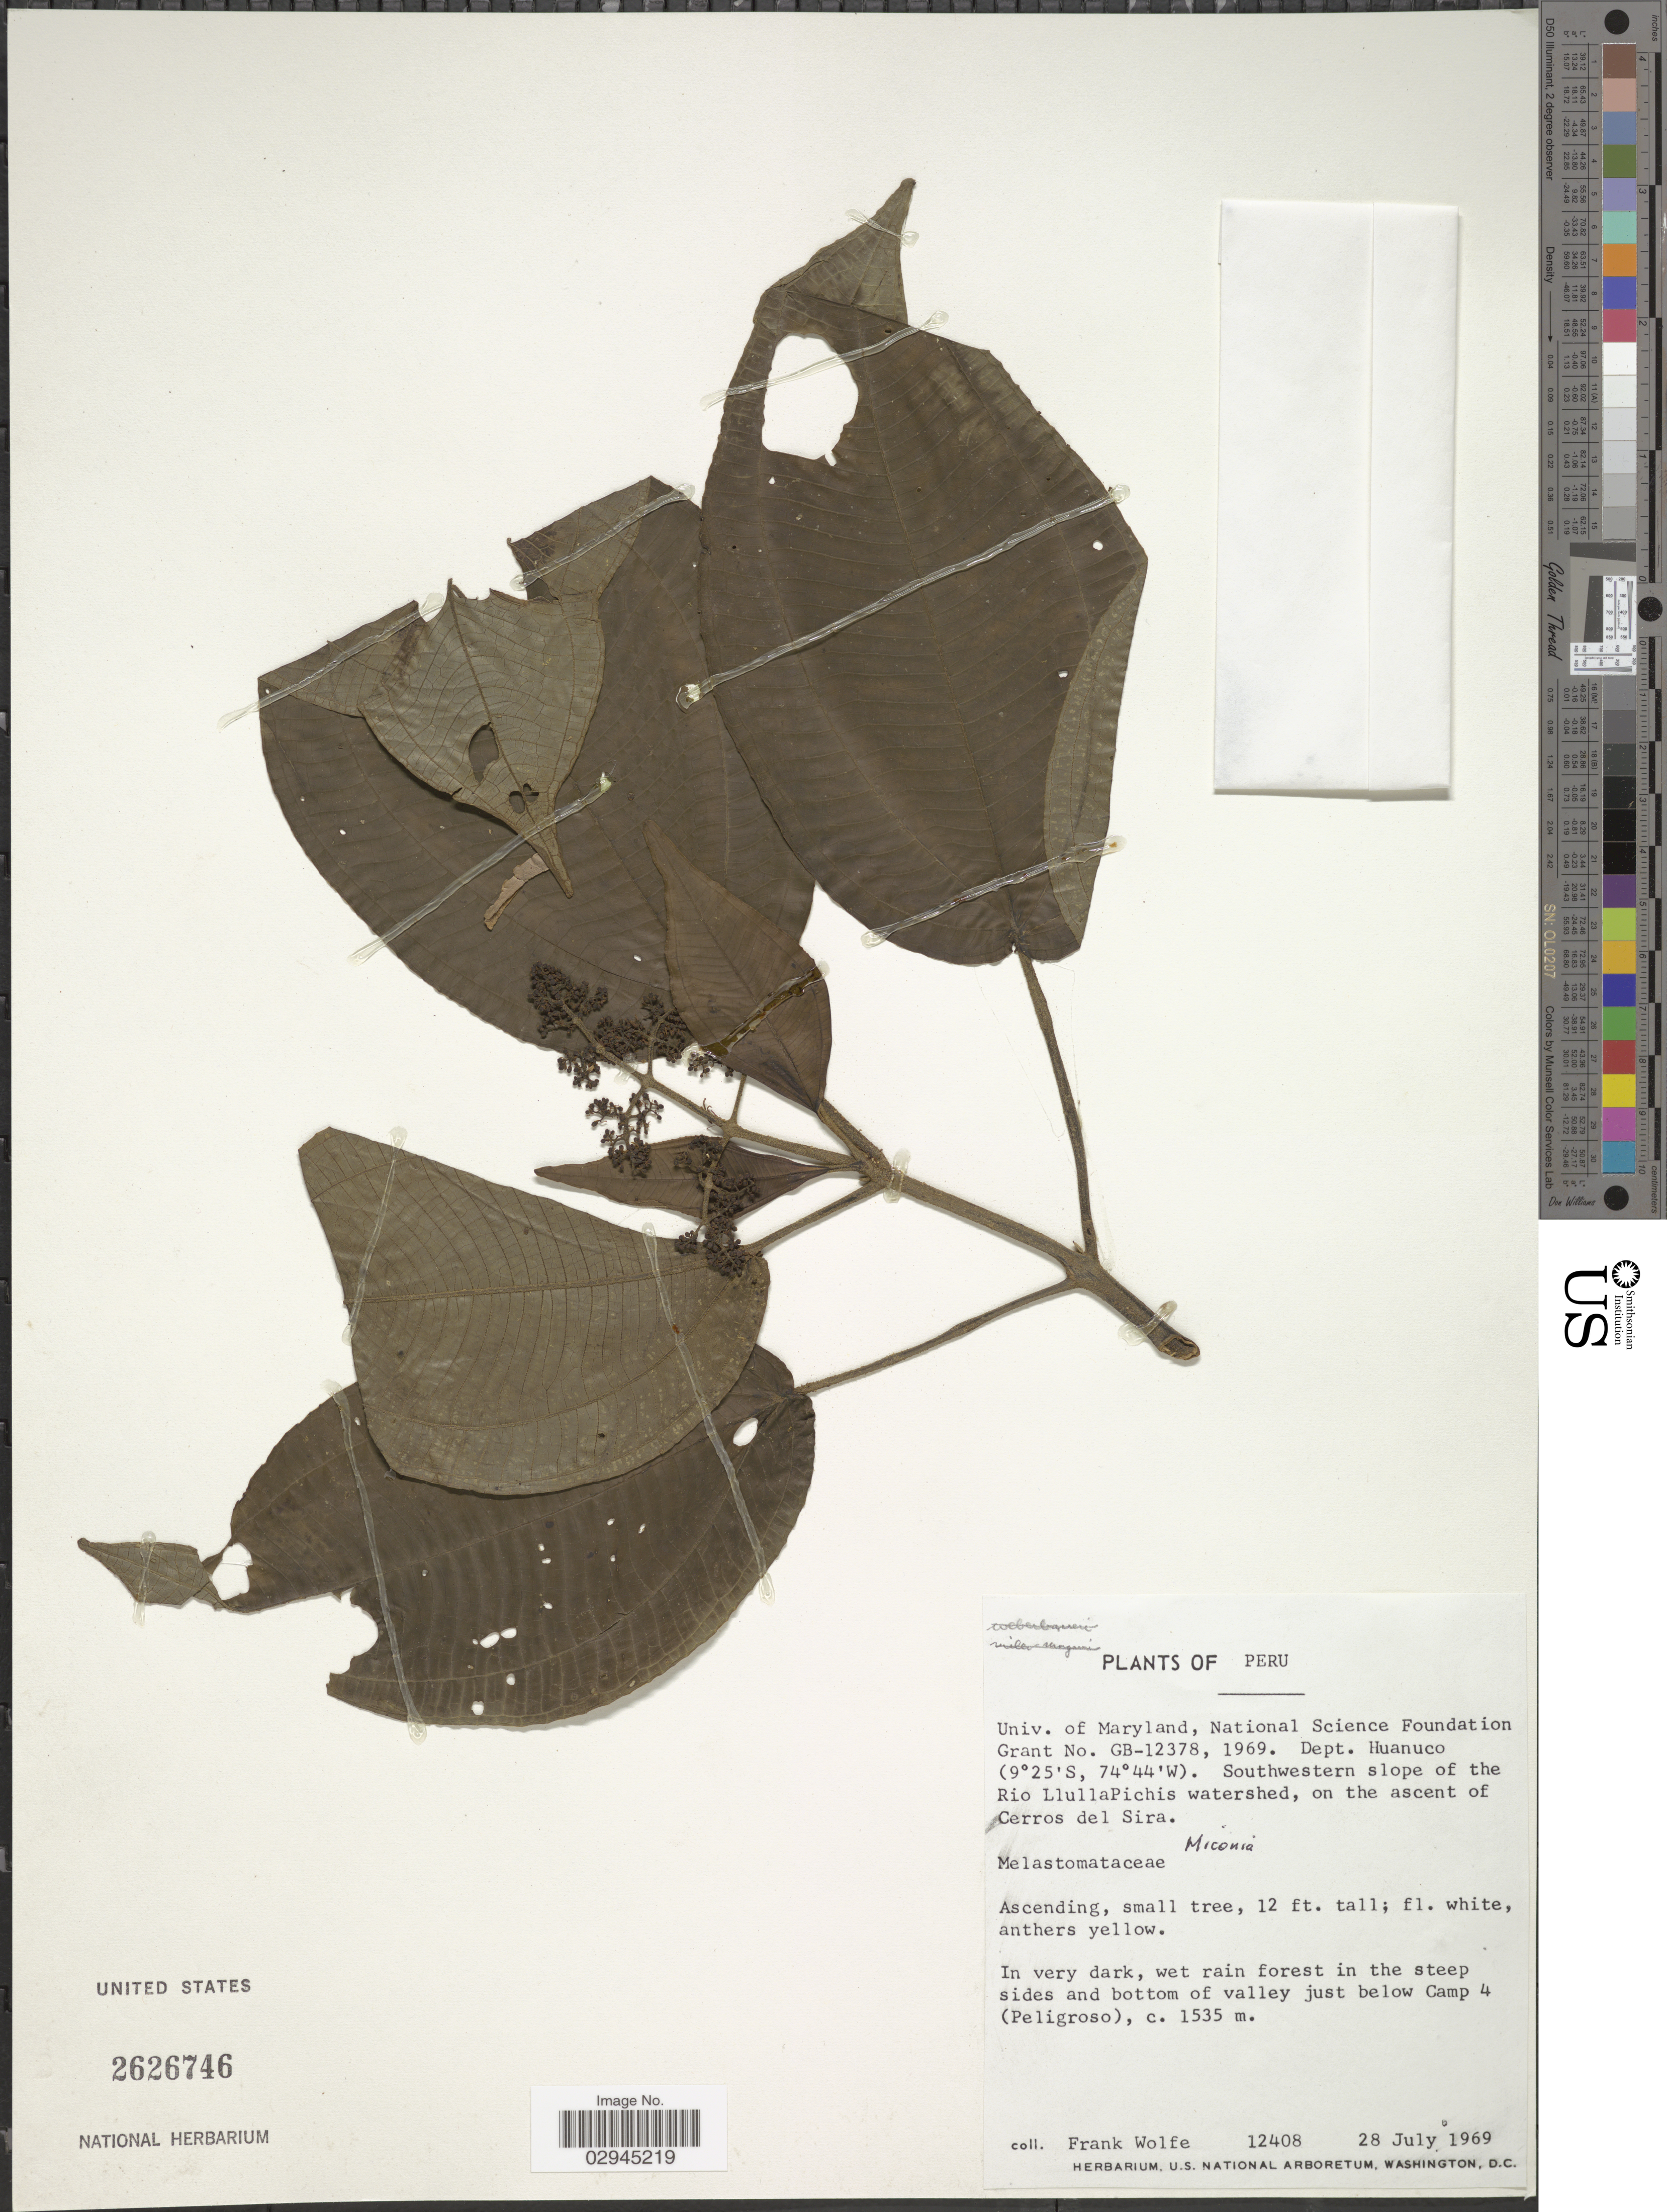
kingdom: Plantae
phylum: Tracheophyta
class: Magnoliopsida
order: Myrtales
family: Melastomataceae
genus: Miconia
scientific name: Miconia sp.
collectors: F. Wolfe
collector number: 12408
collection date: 1969-07-28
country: Peru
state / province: Huánuco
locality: Dept. Huanuco. Southwestern slope of the Rio LlullaPichis watershed, on the ascent of Cerros del Sira. In very dark, wet rain forest in the steep sides and bottom of valley just below Camp 5 (Peligroso).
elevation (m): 1535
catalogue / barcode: US 2626746